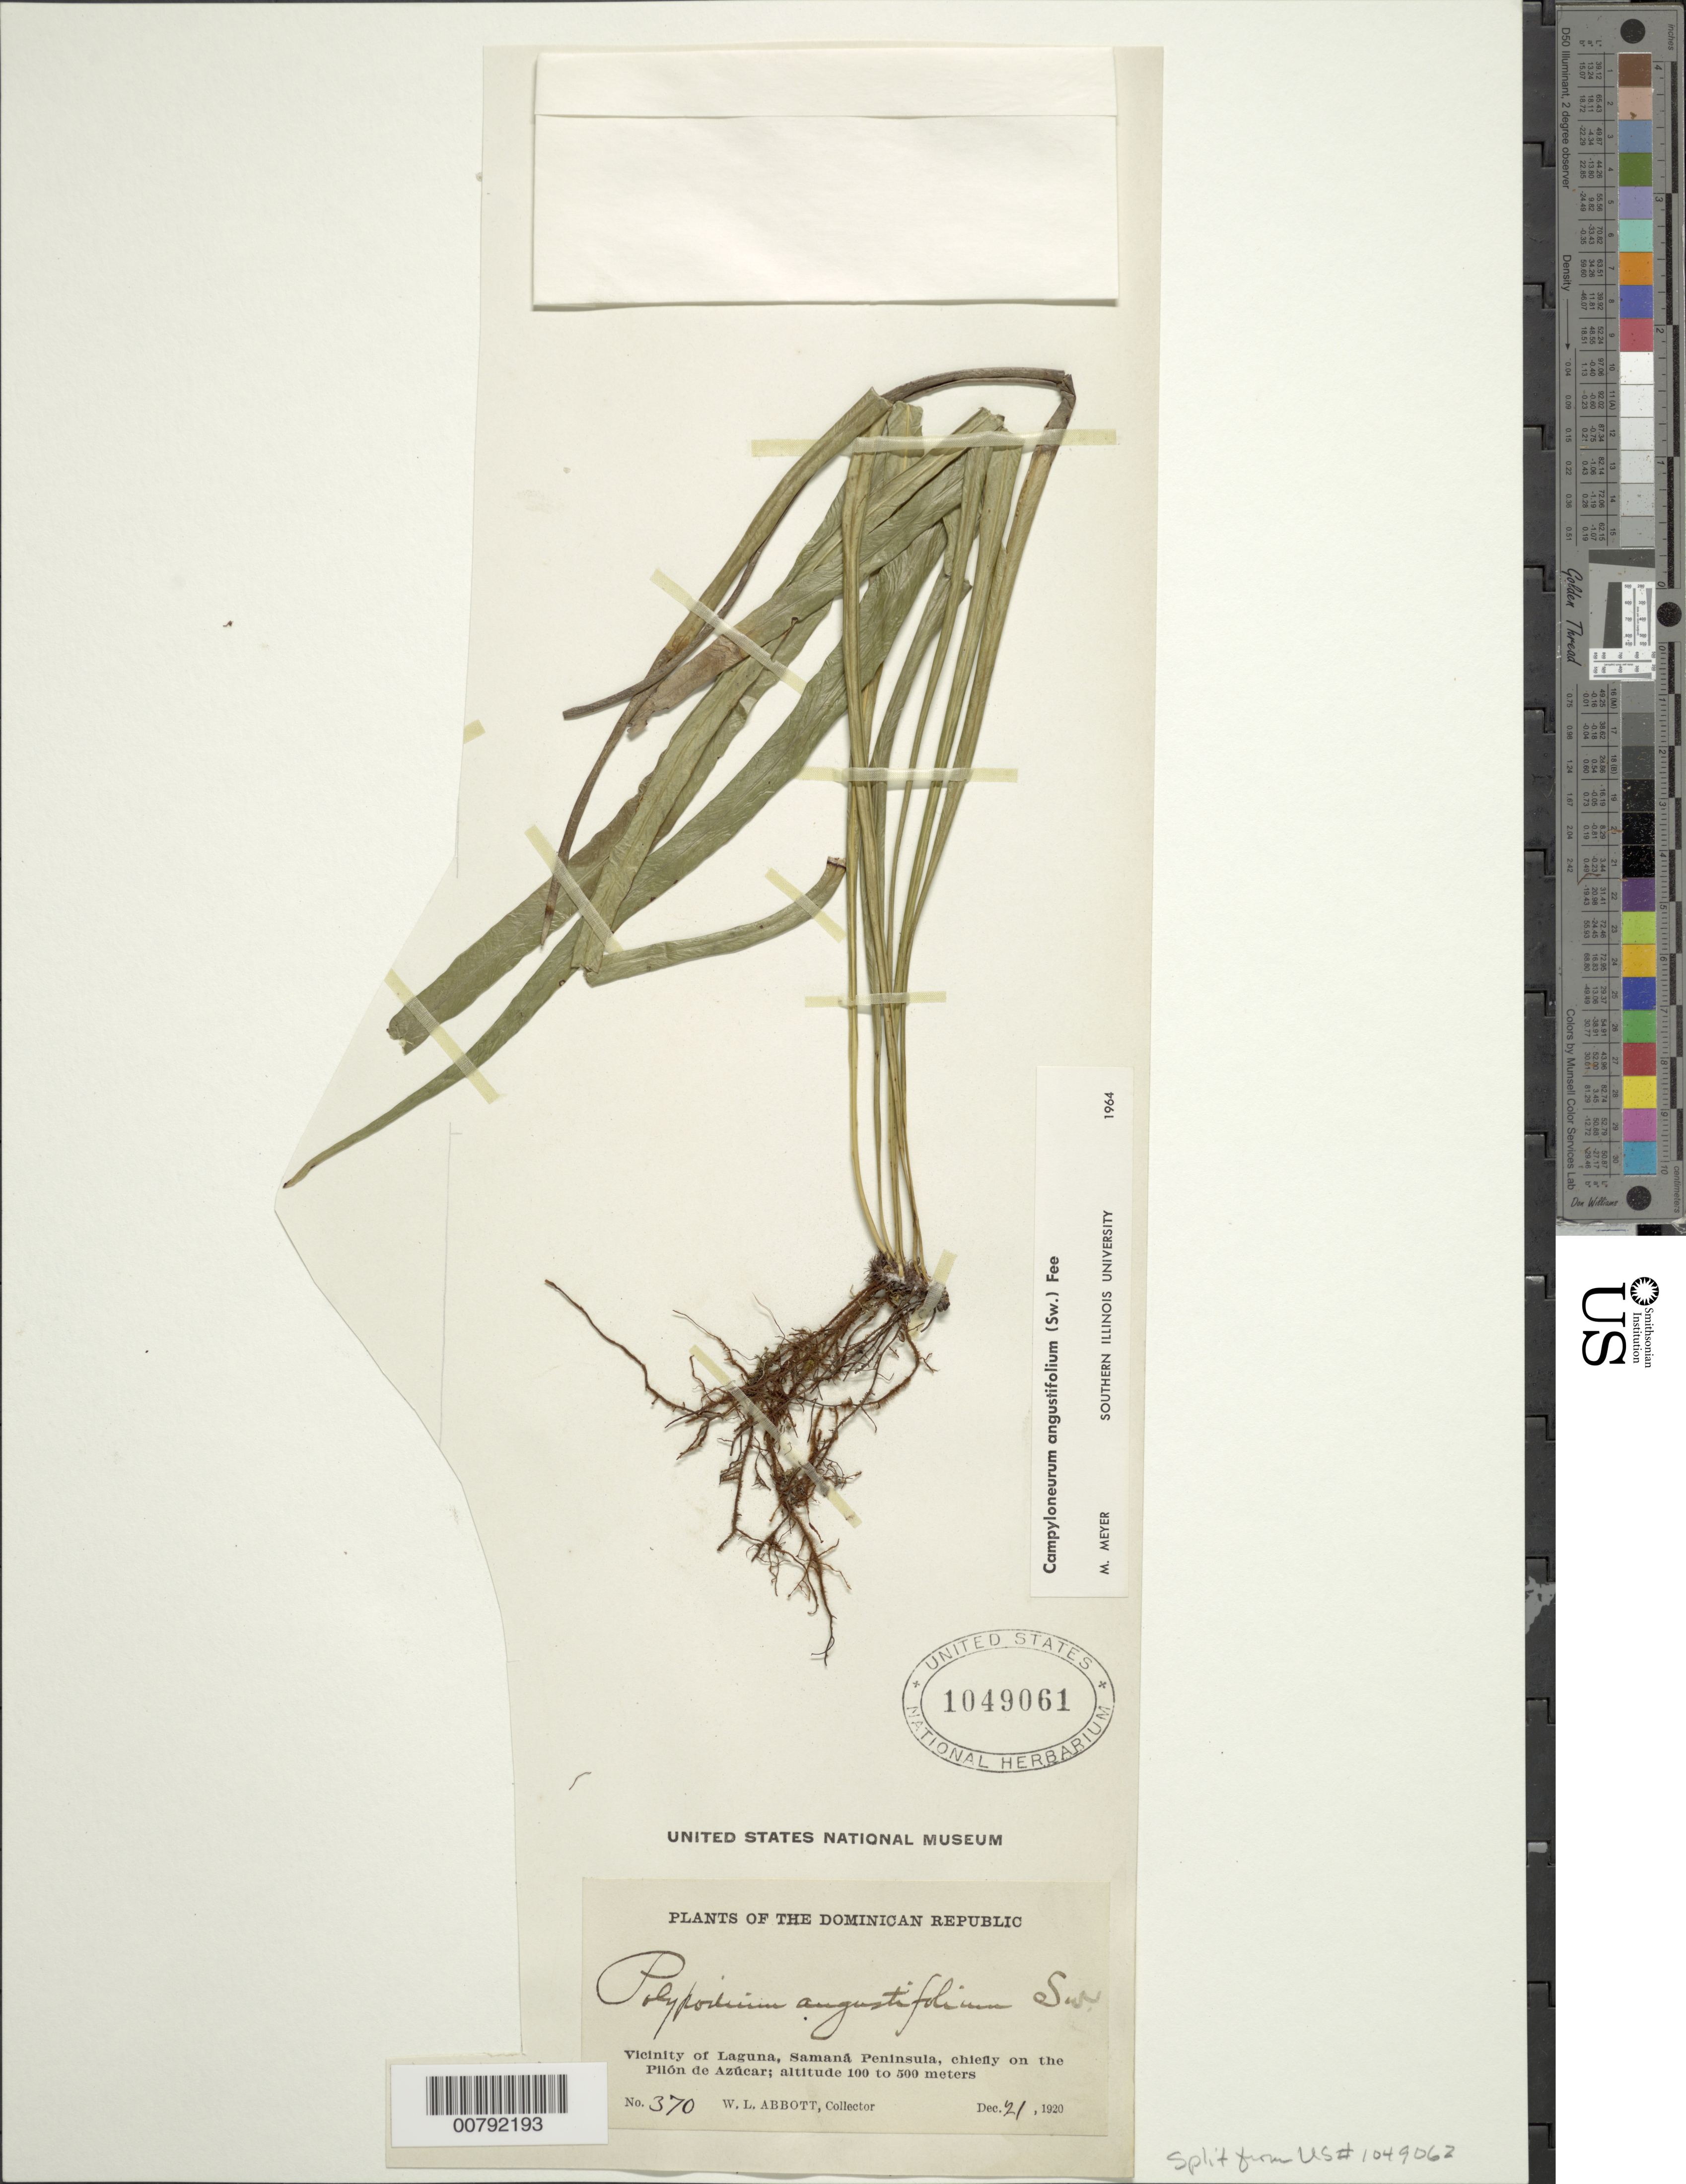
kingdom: Plantae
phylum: Tracheophyta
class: Polypodiopsida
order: Polypodiales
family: Polypodiaceae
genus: Campyloneurum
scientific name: Campyloneurum angustifolium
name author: (Sw.) Fée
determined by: Meyer, M.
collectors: W. L. Abbott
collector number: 370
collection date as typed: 21 Dec 1920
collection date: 1920-12-21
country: Dominican Republic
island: Hispaniola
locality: Samaná Peninsula, vicinityof Laguna, chiefly on the Pilón de Azúcar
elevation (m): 100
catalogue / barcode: US 1049061